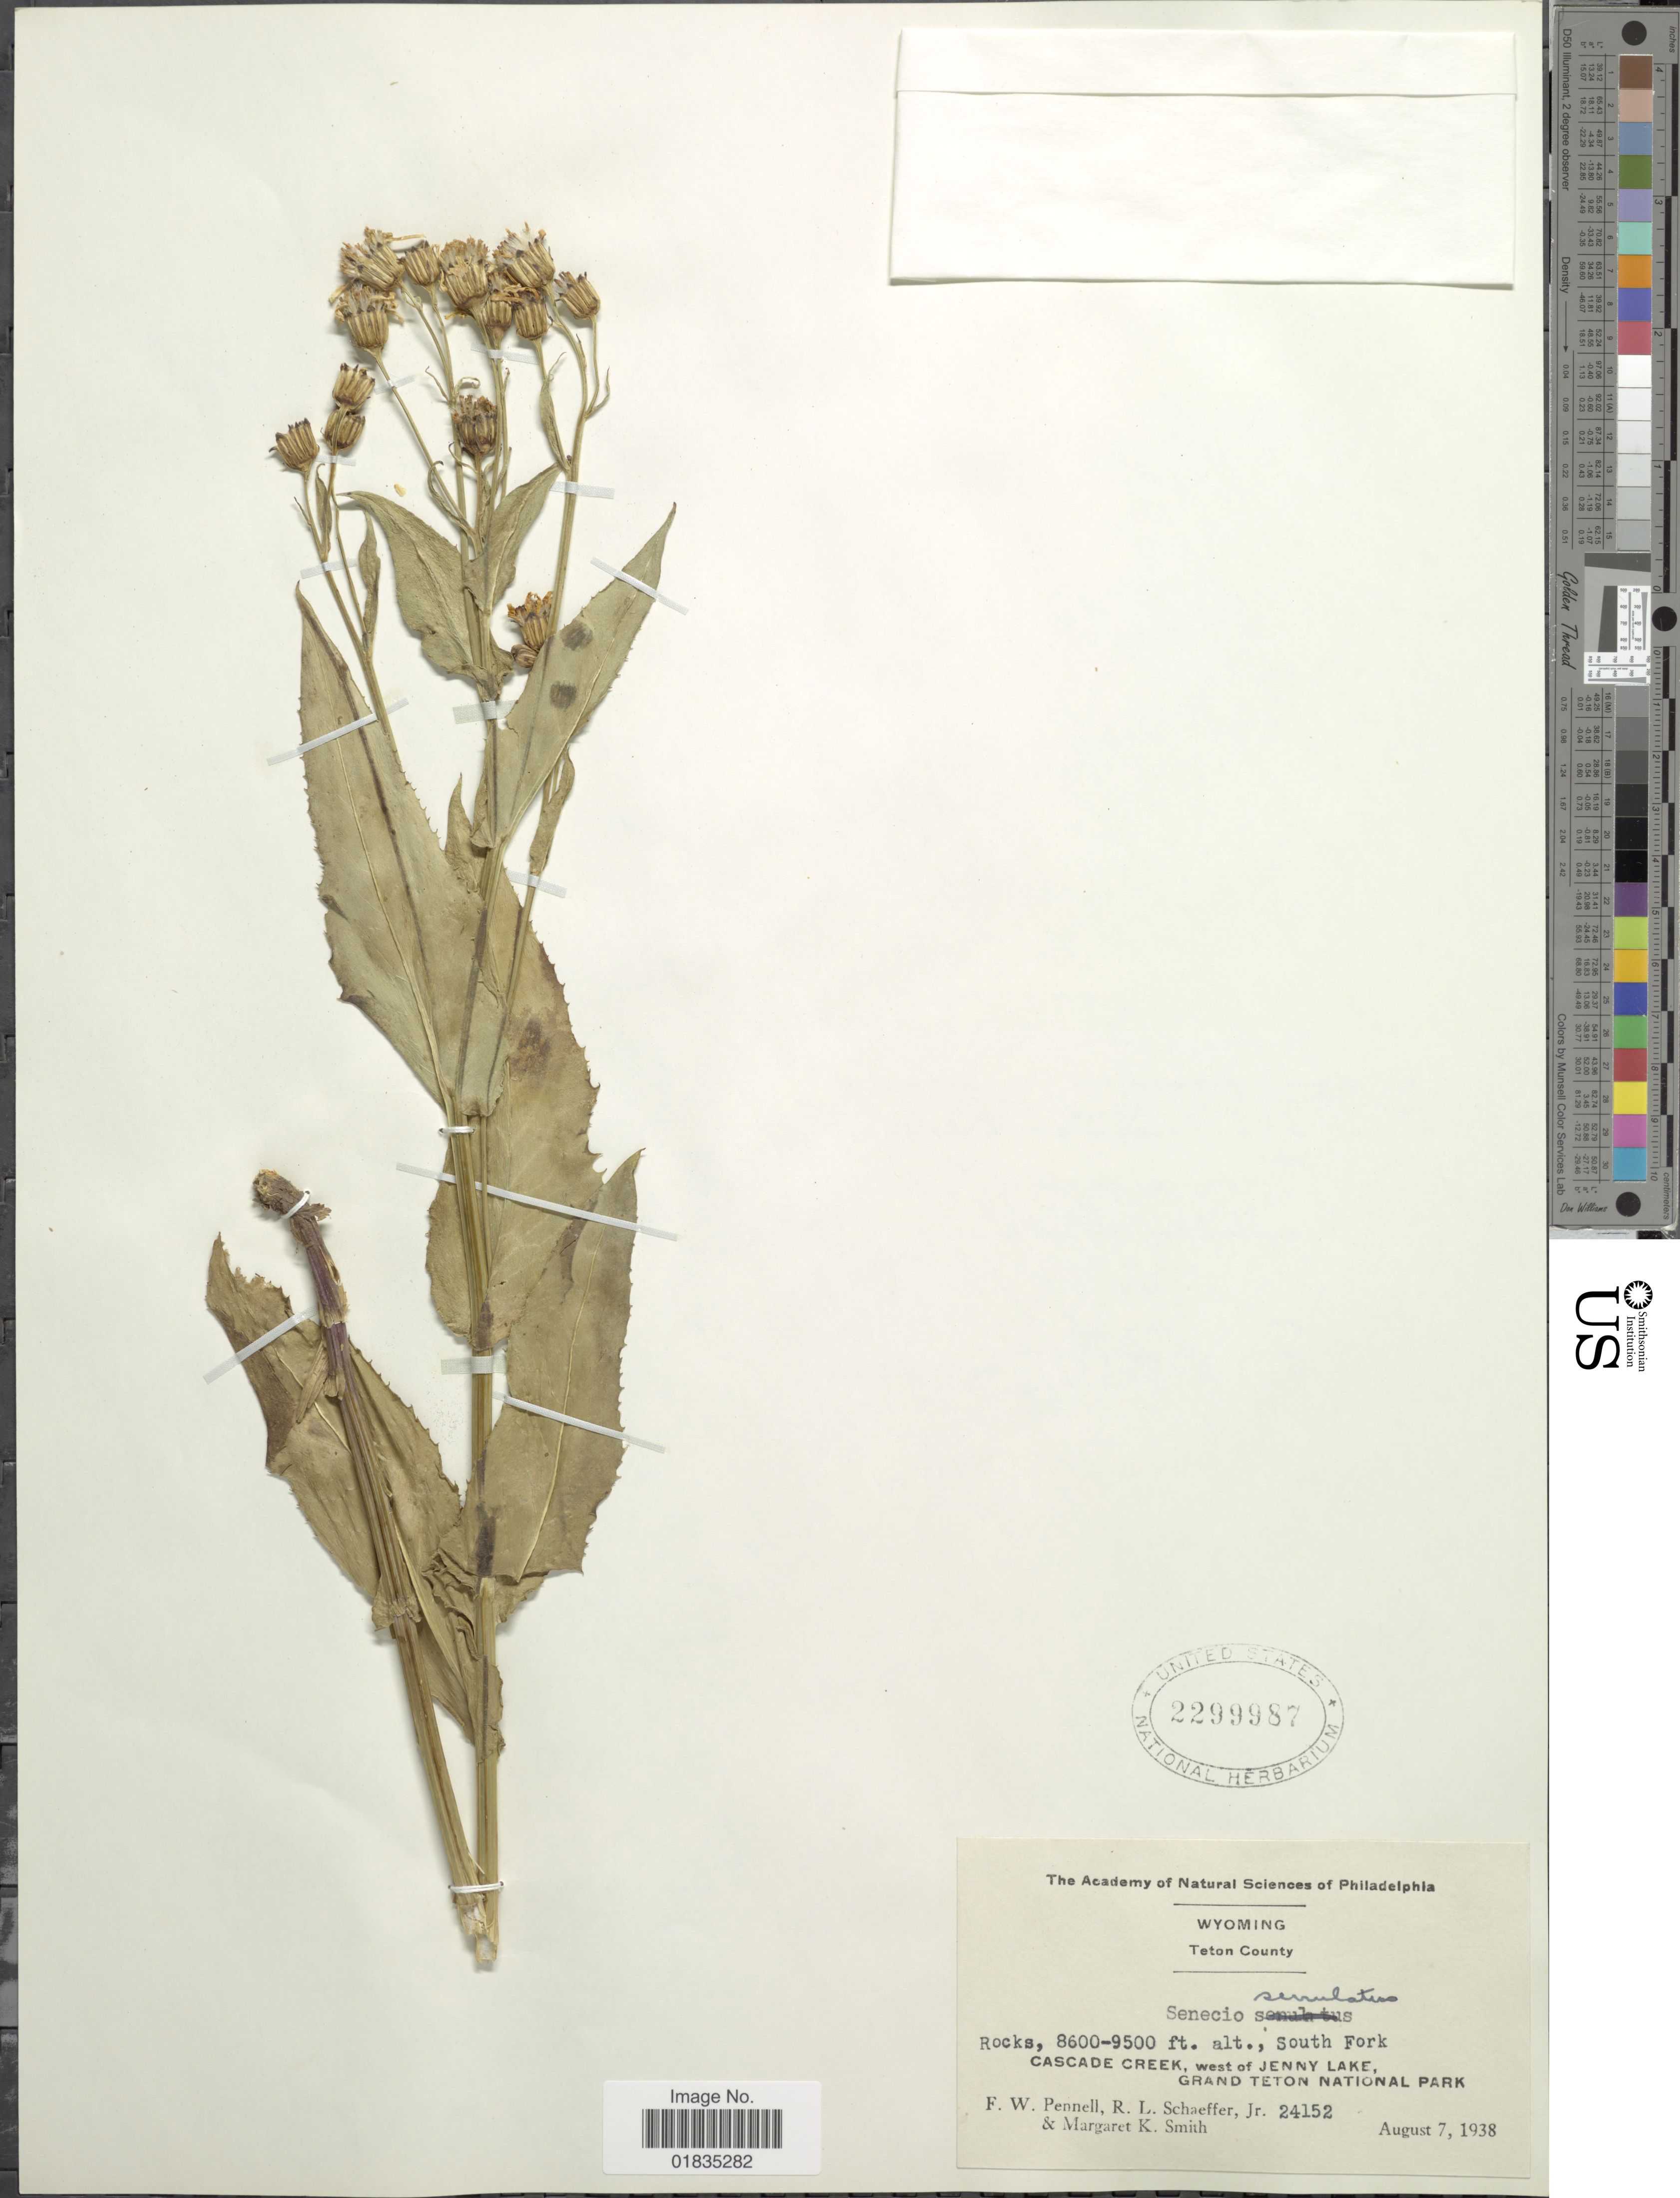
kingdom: Plantae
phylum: Tracheophyta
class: Magnoliopsida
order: Asterales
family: Asteraceae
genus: Senecio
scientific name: Senecio serrulatus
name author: DC.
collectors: F. W. Pennell, R. L. Schaeffer Jr. & M. Smith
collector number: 24152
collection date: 1938-08-07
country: United States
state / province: Wyoming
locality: Teton County, rocky, South Fork, Cascade Creek, west of Jenny Lake, Grand Teton National Park.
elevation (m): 2621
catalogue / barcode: US 2299987